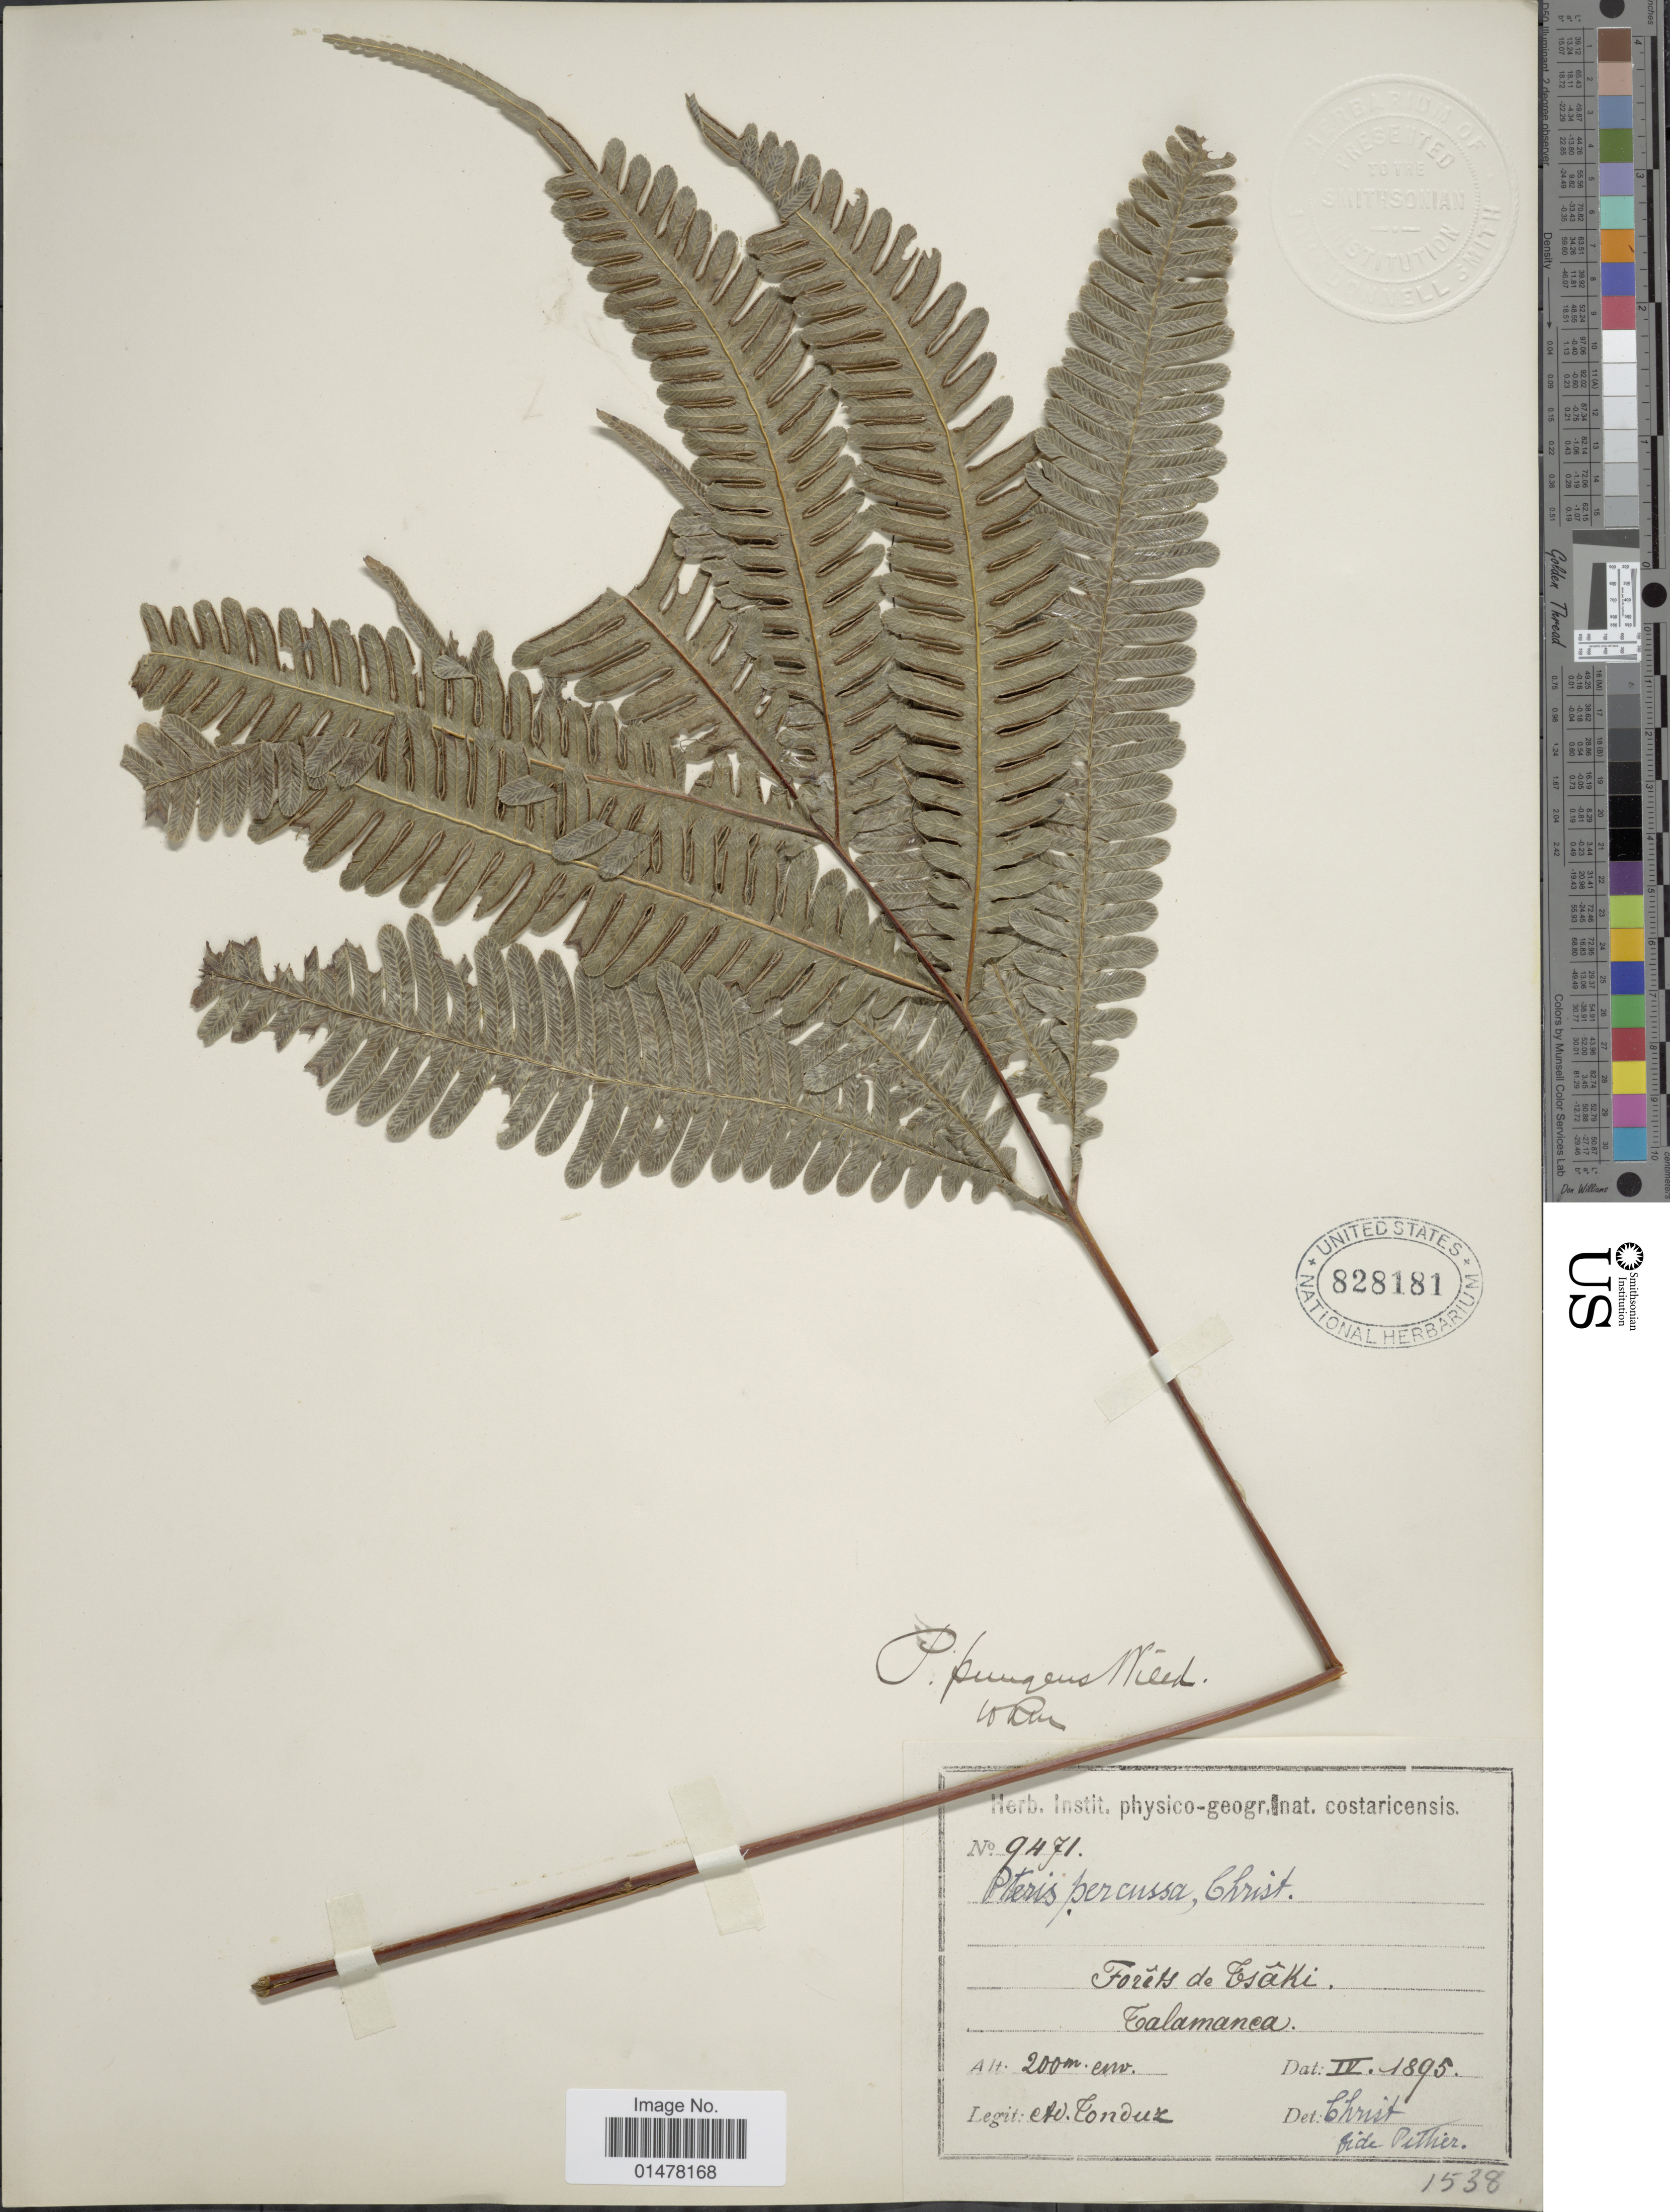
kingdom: Plantae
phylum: Tracheophyta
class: Polypodiopsida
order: Polypodiales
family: Pteridaceae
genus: Pteris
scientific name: Pteris pungens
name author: Willd.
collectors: A. Tonduz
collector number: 9471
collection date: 1895-04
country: Costa Rica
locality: Forets de Tsaki, Talamanca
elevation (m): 200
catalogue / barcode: US 828181